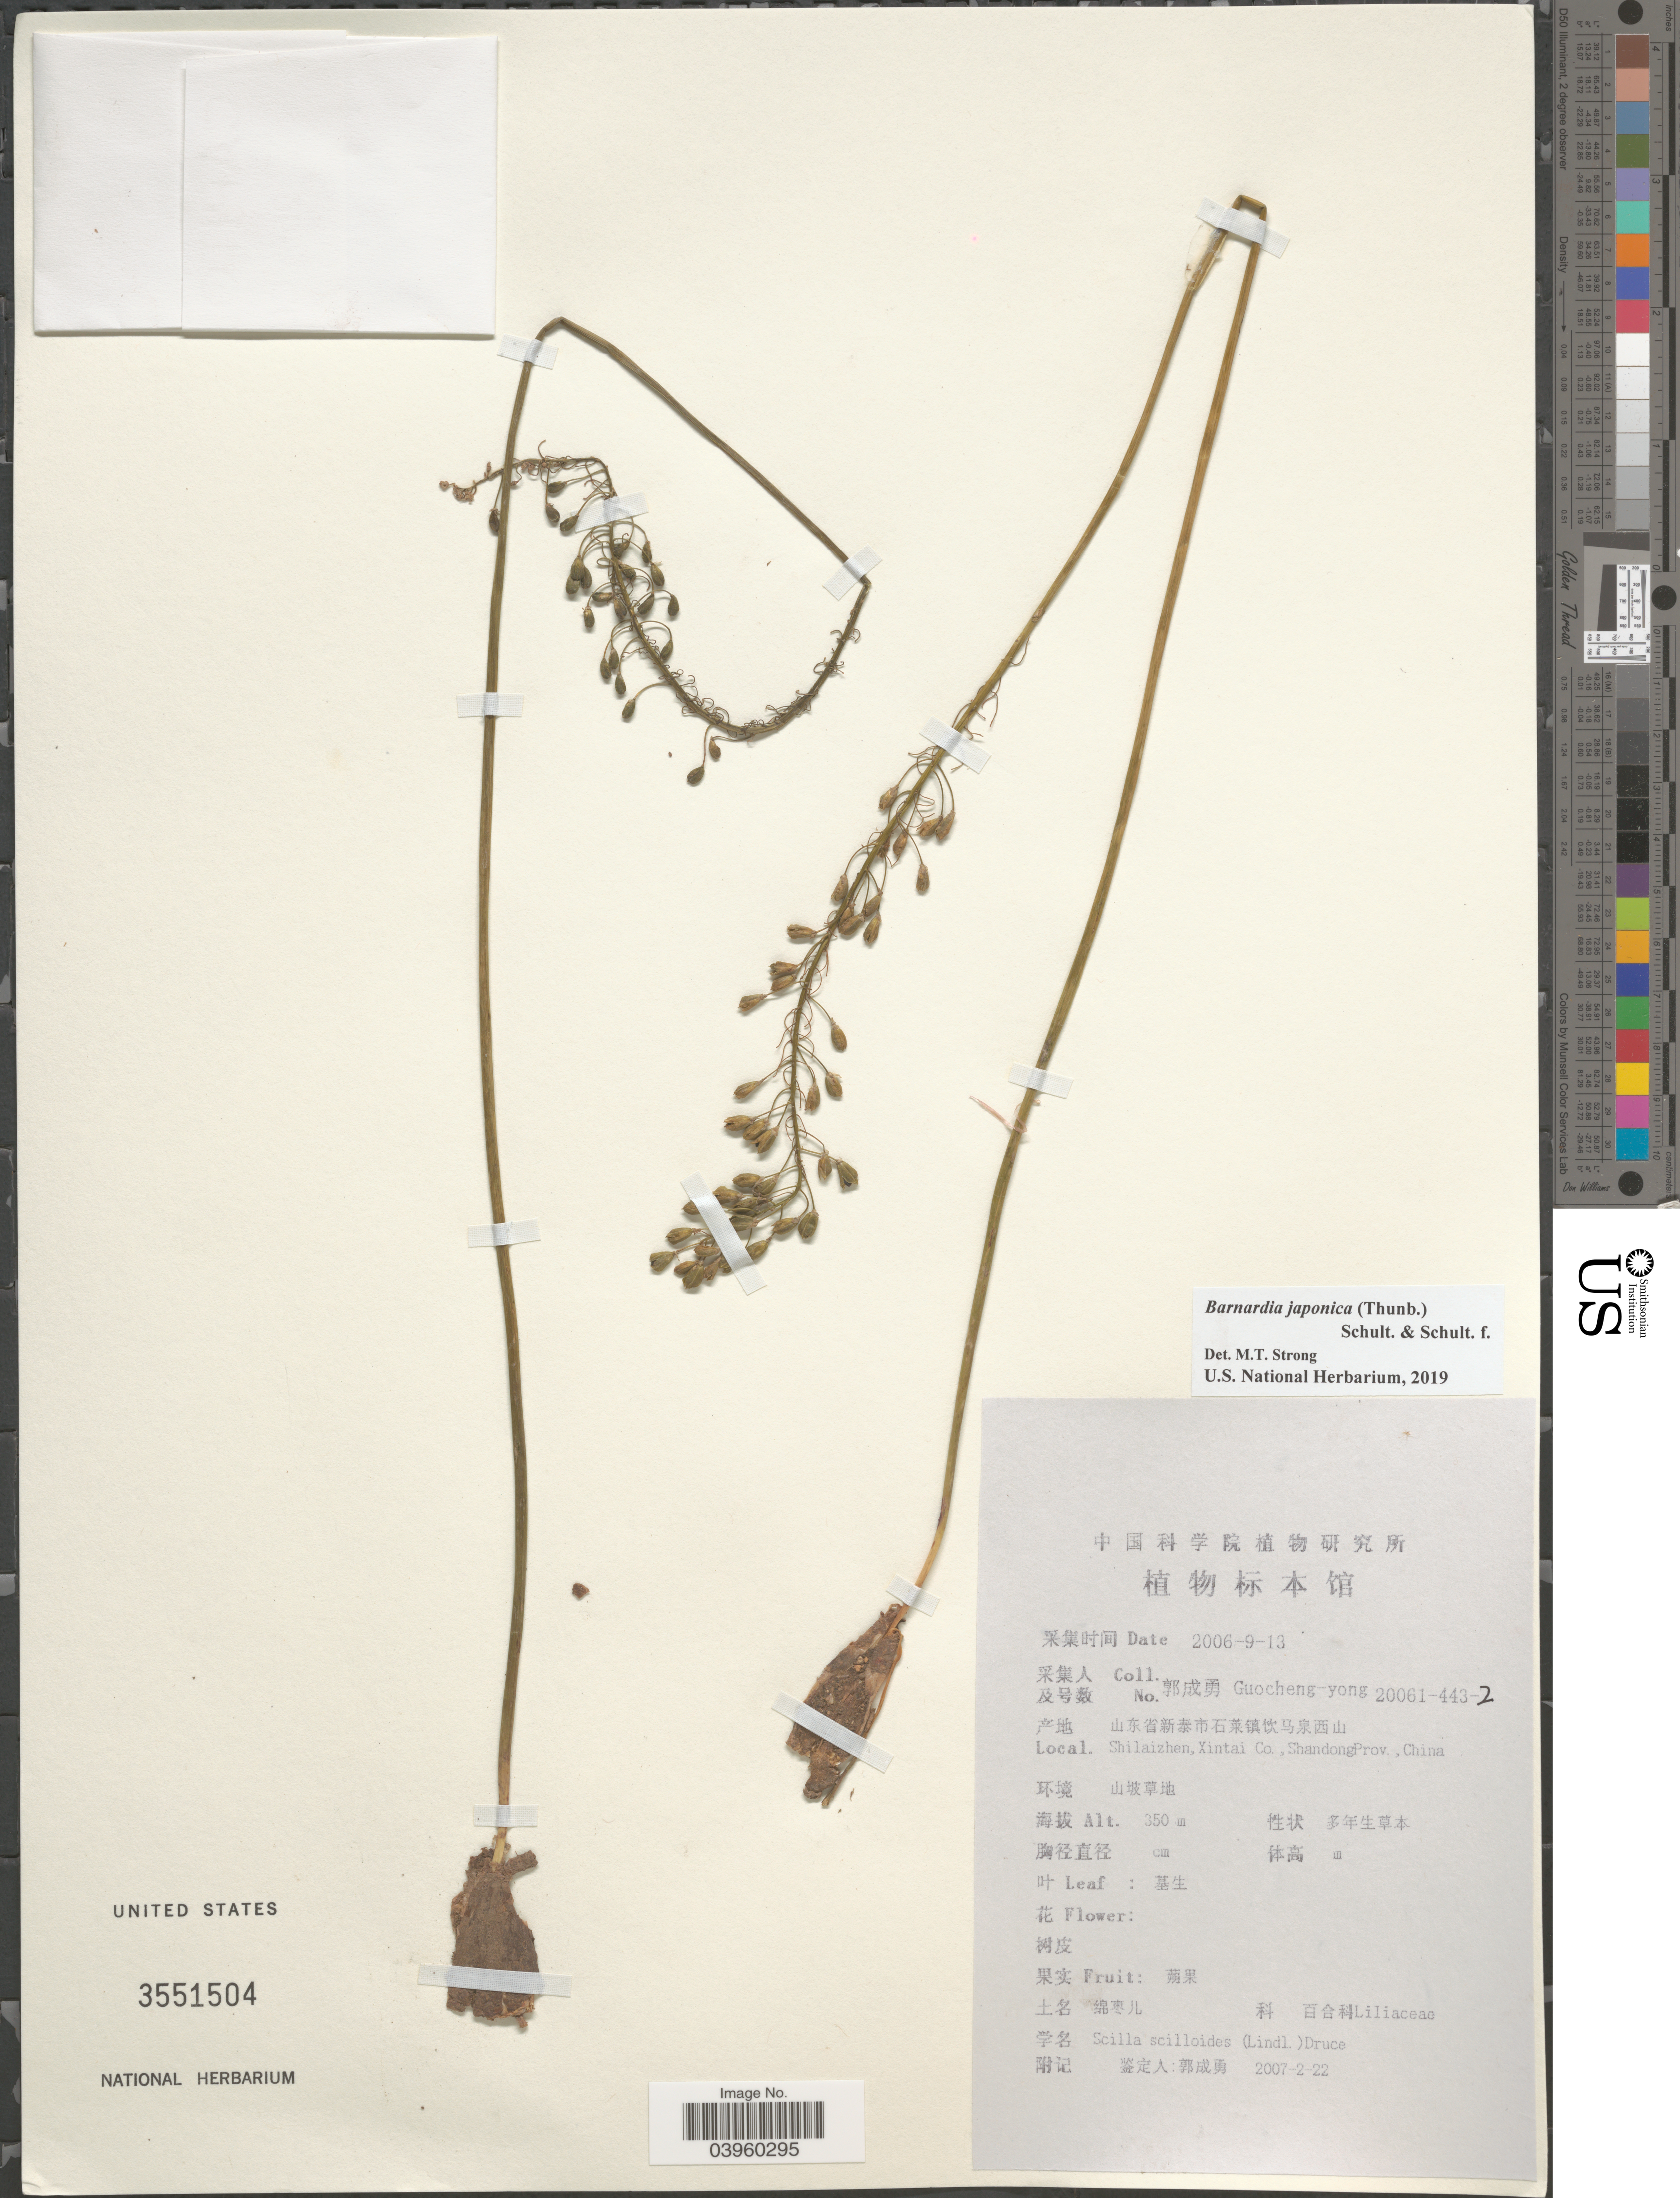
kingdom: Plantae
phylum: Tracheophyta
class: Liliopsida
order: Asparagales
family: Asparagaceae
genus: Barnardia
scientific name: Barnardia japonica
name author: (Thunb.) Schult. & Schult. f.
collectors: Guo cheng-yong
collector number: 20061-443-2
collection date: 2006-09-13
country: China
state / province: Shandong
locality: Shilaizhen, Xintai Co.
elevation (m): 350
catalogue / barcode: US 3551504